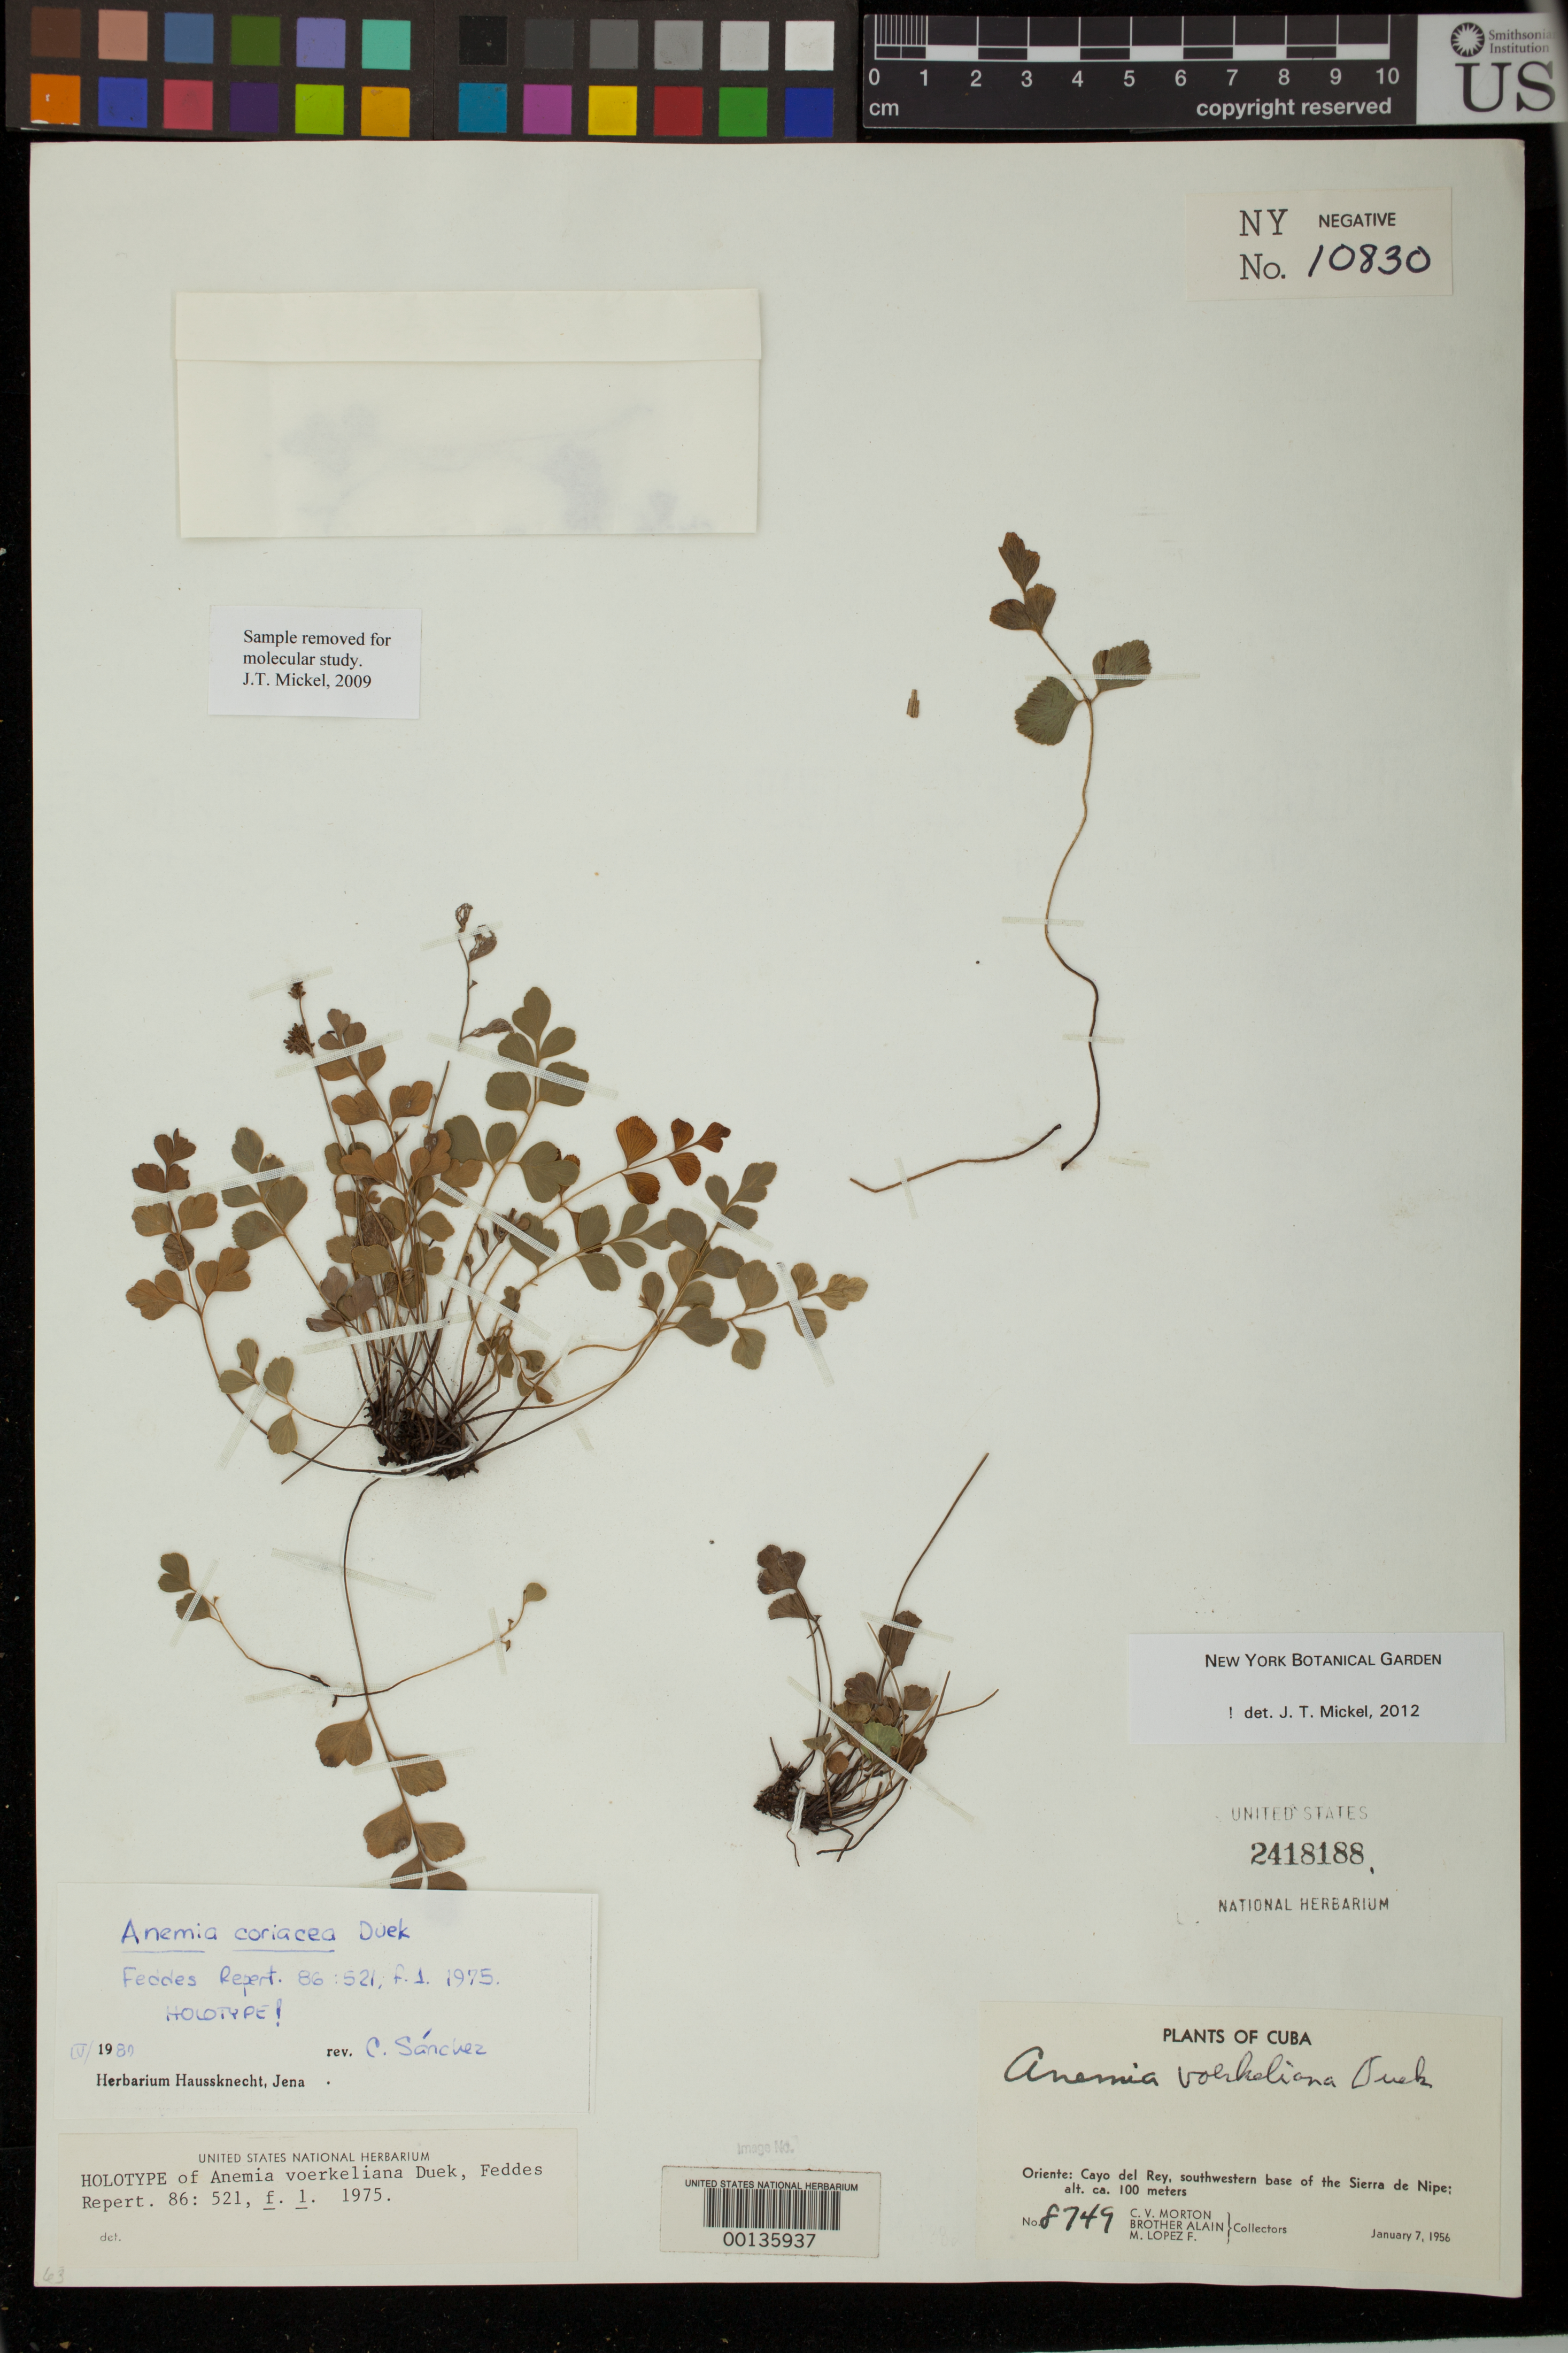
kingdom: Plantae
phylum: Tracheophyta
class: Polypodiopsida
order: Schizaeales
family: Anemiaceae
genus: Anemia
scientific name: Anemia voerkeliana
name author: Duek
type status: Holotype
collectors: C. V. Morton, A. H. Liogier & M. Lopéz-F.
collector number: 8749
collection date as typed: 07 Jan 1956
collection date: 1956-01-07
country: Cuba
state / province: Oriente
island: Greater Antilles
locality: Oriente: Cayo de Rey, southwestern base of the Serra de Nipe.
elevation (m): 100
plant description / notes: Annotated by C. Sánchez (1980) as "Anemia coriacea Duek" (sic!), apparently in error.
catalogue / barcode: US 2418188